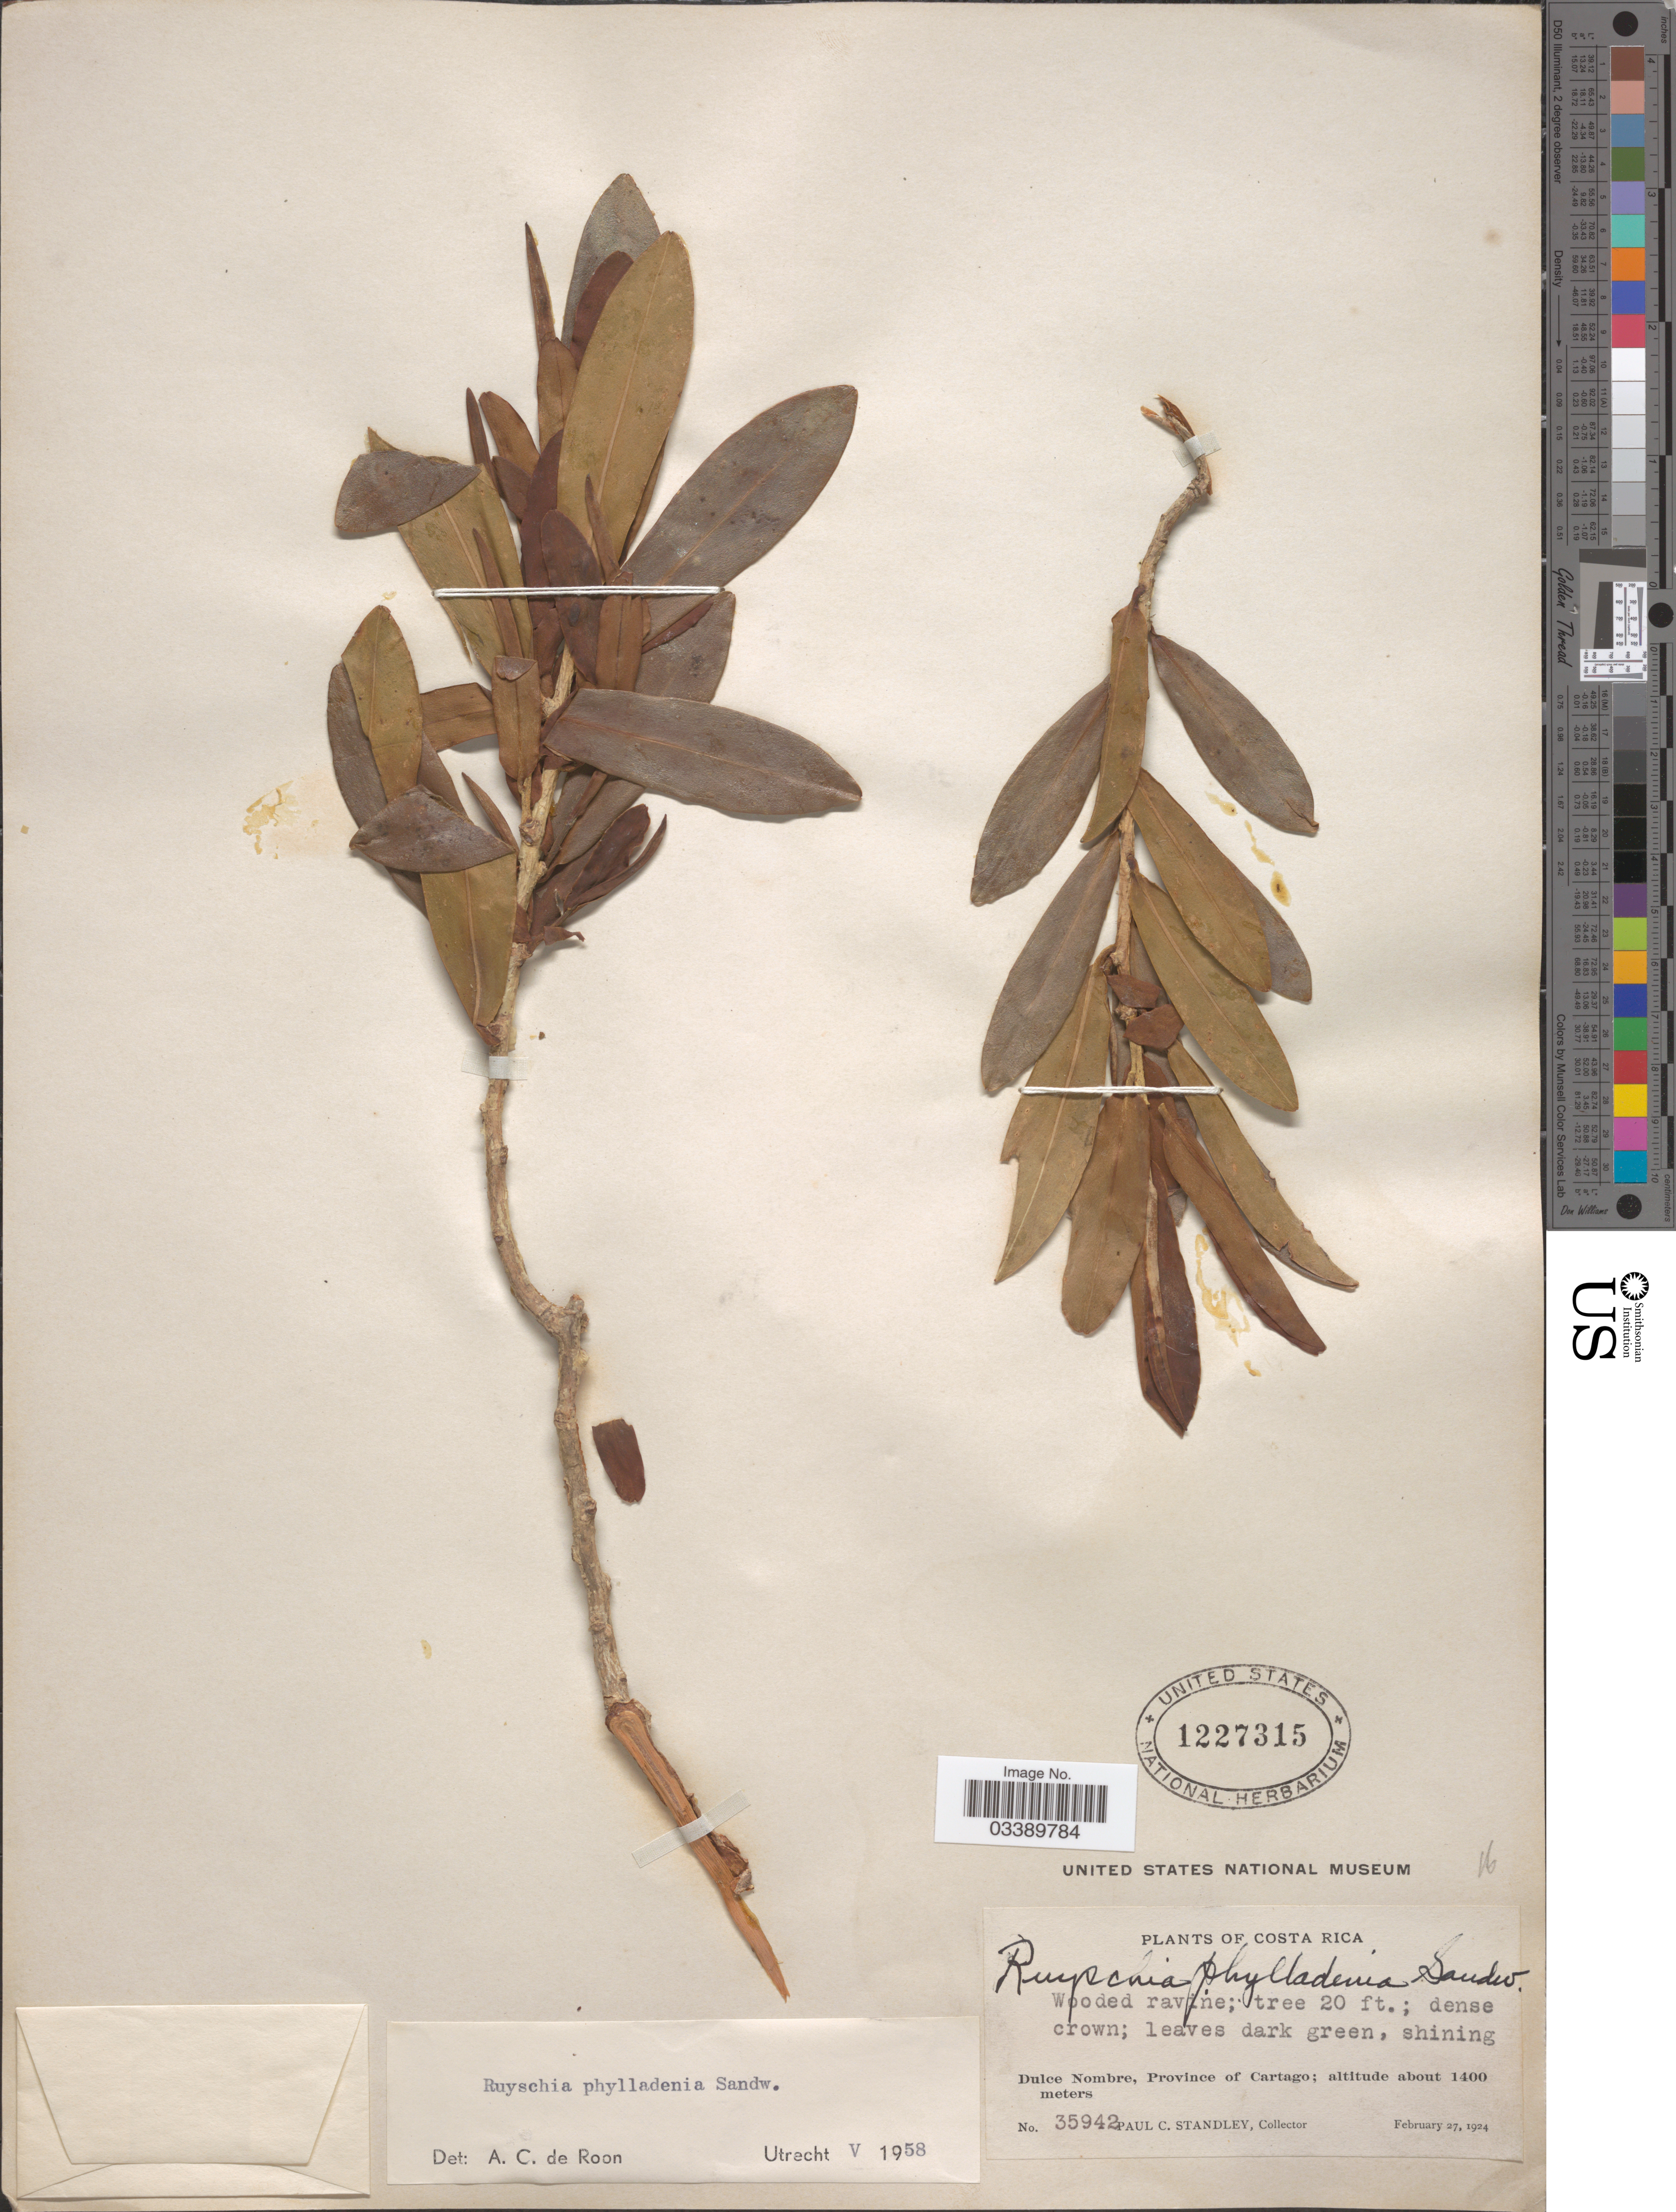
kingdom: Plantae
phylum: Tracheophyta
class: Magnoliopsida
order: Ericales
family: Marcgraviaceae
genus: Ruyschia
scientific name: Ruyschia phylladenia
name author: Sandwith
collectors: P. C. Standley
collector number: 35942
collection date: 1924-02-27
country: Costa Rica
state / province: Cartago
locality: Dulce Nombre.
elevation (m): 1400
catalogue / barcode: US 1227315